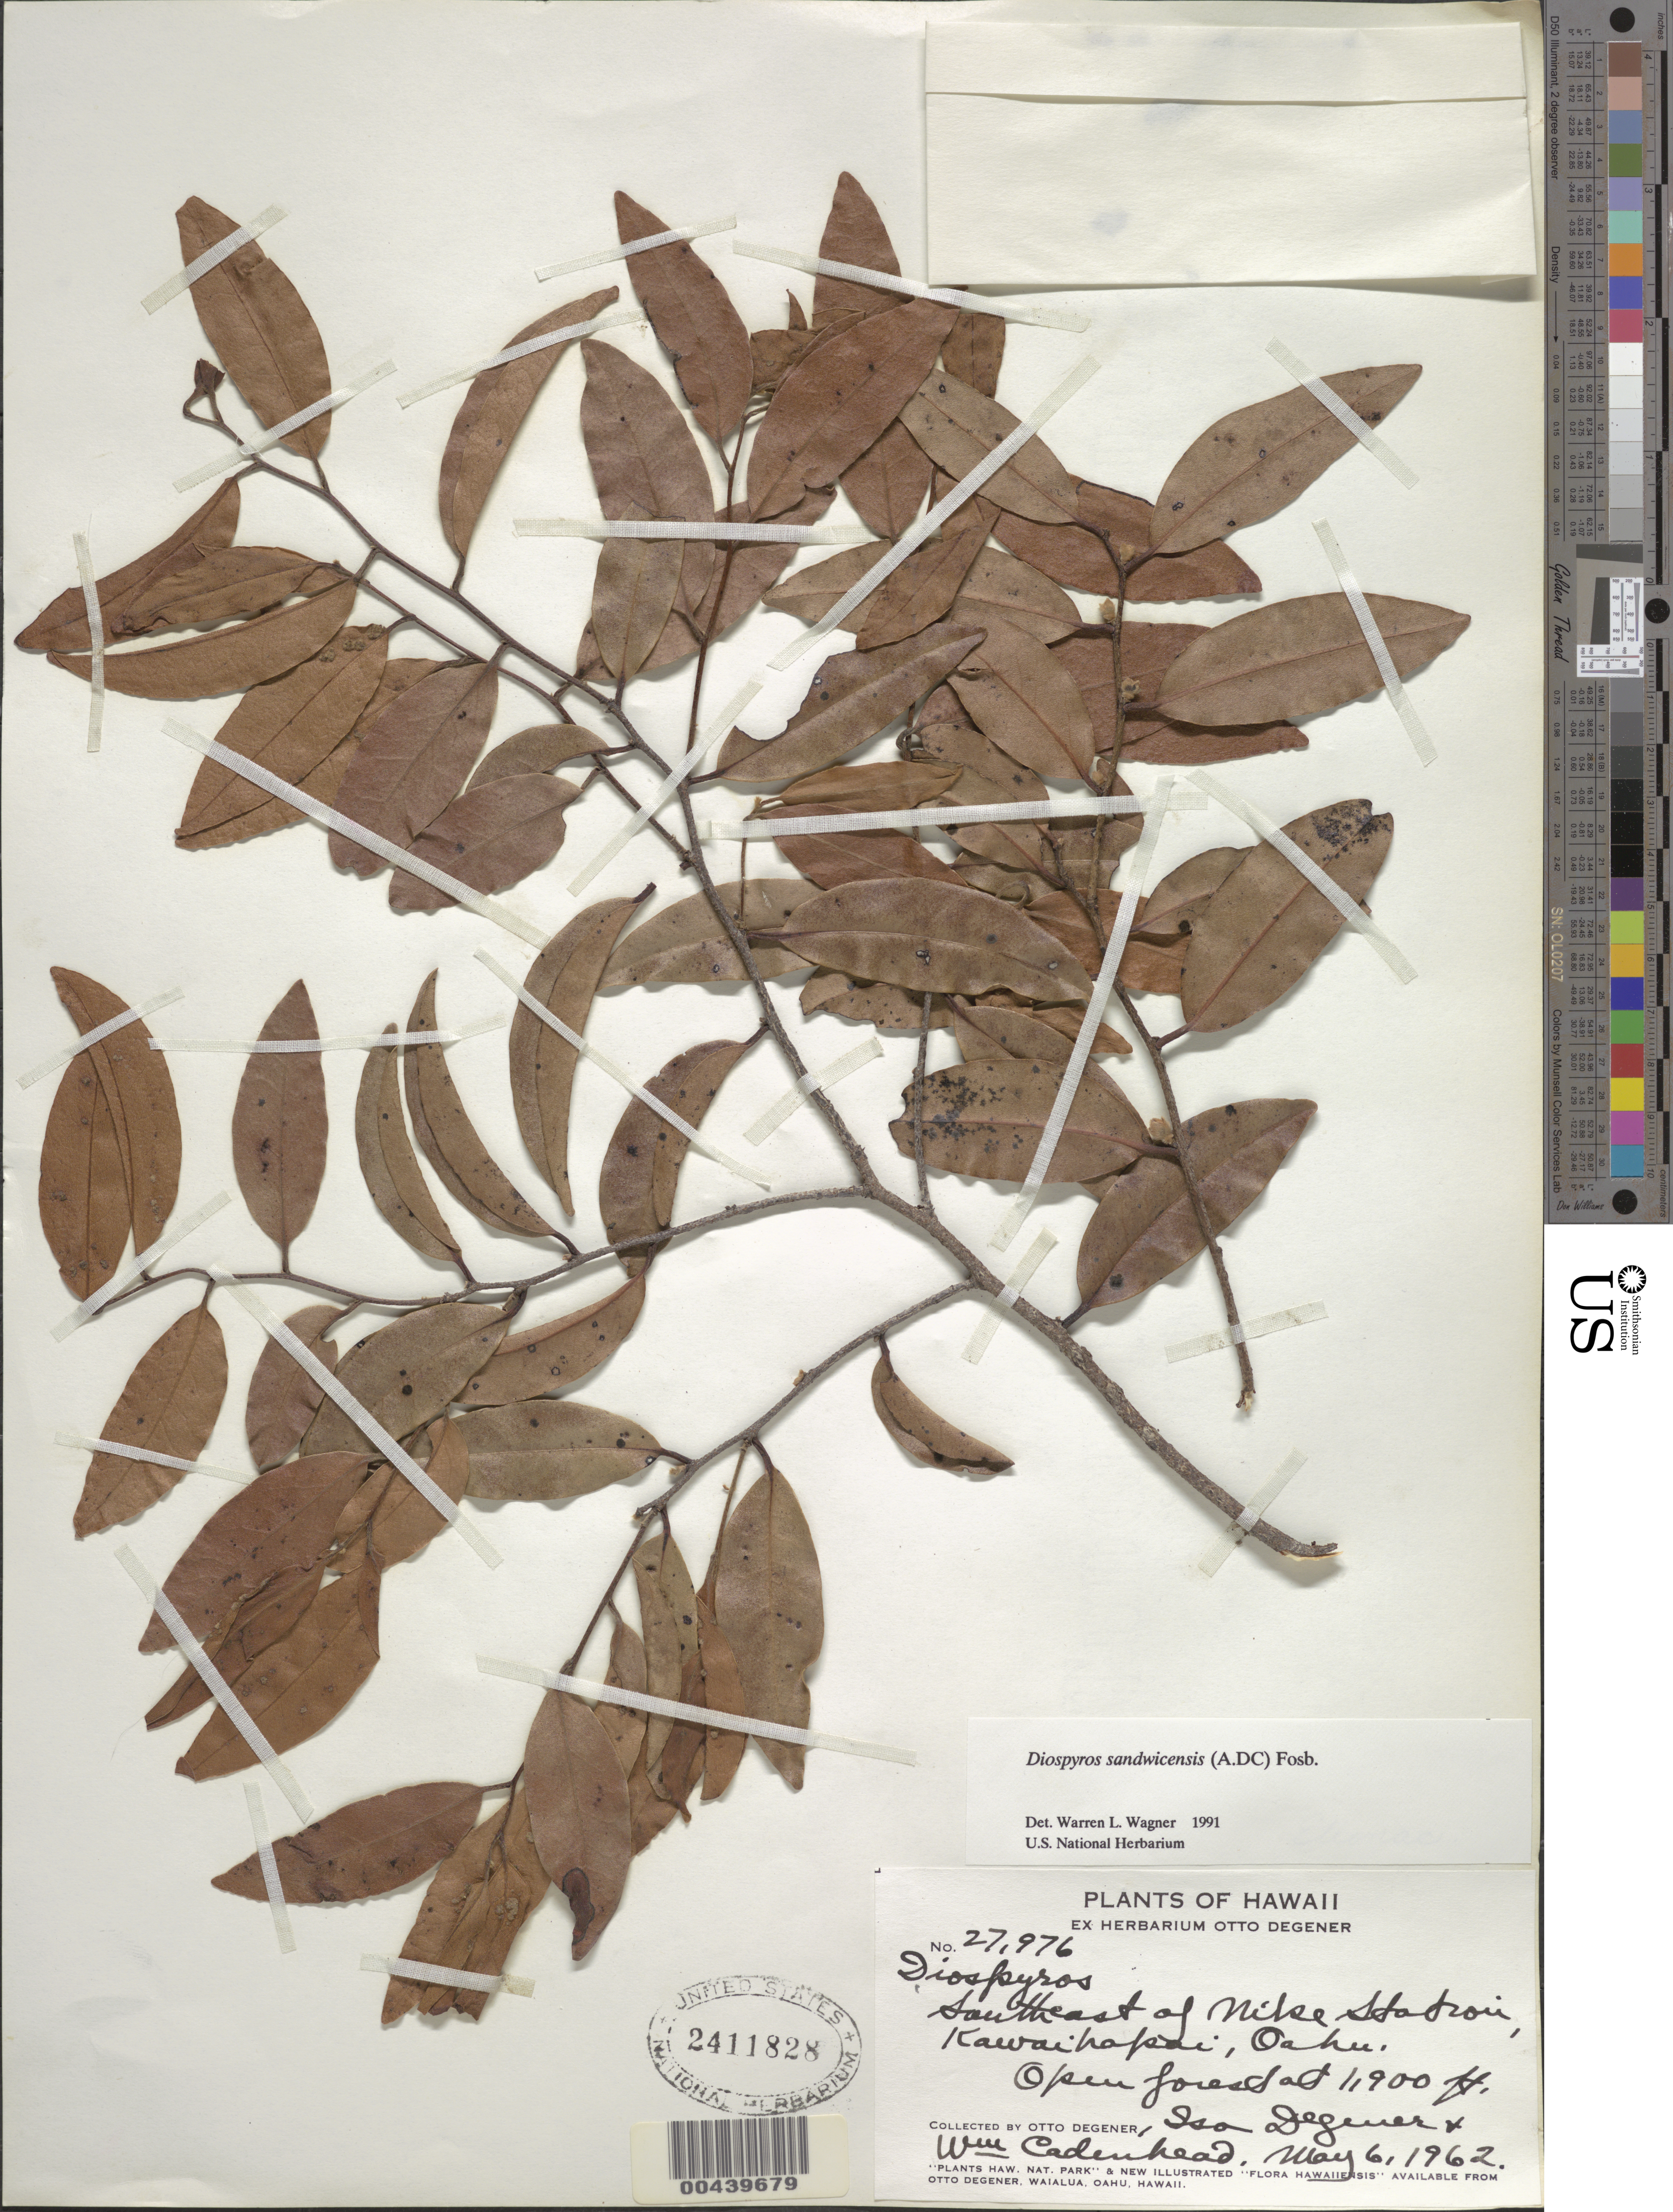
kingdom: Plantae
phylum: Tracheophyta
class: Magnoliopsida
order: Ericales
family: Ebenaceae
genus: Diospyros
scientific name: Diospyros sandwicensis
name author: (A. DC.) Fosberg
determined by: Wagner, W. L., (BOT), Smithsonian Institution - National Museum of Natural History (UNITED STATES)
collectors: O. Degener, I. Degener & W. Cadenhead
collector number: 27976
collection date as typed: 6 May 1962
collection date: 1962-05-06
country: United States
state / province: Hawaii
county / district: Honolulu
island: Oahu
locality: SE of Nike Station, Kawaihapai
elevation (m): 579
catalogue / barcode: US 2411828